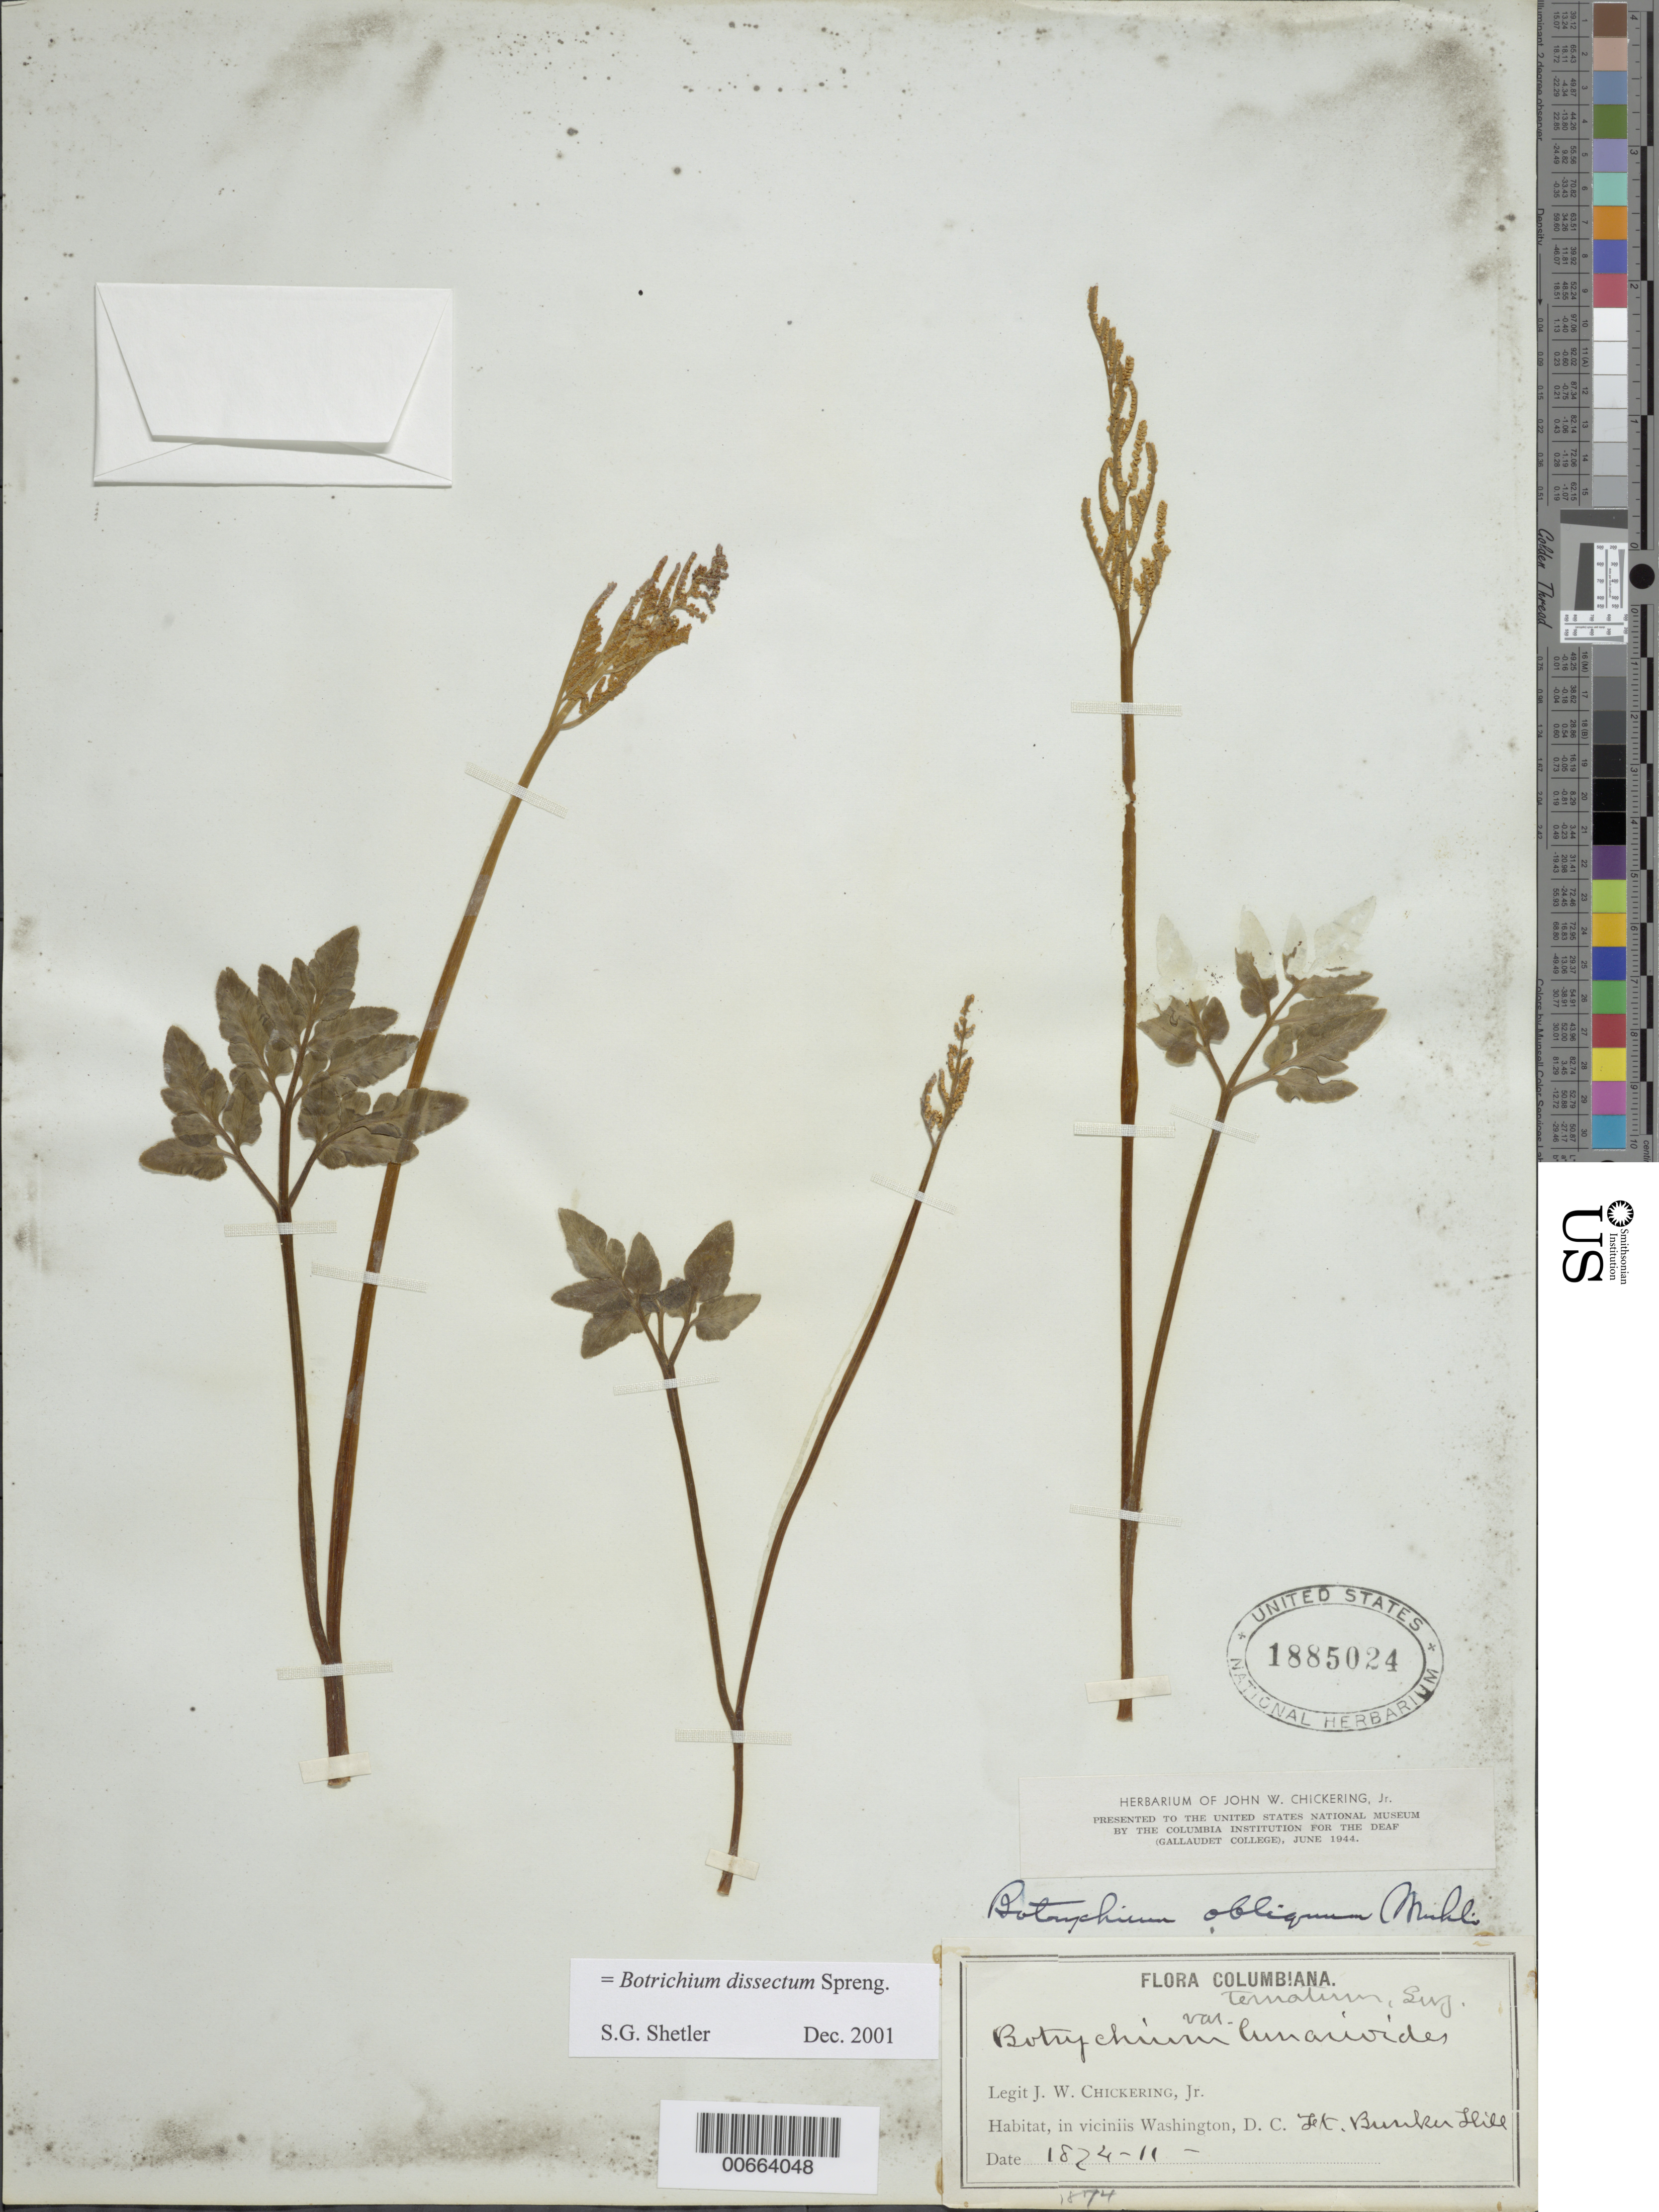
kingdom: Plantae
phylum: Tracheophyta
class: Polypodiopsida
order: Ophioglossales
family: Ophioglossaceae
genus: Botrychium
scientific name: Botrychium dissectum var. obliquum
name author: Clute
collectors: J. Chickering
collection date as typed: Nov 1824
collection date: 1824-11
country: United States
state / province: District of Columbia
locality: Fort Bunker Hill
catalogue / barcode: US 1885024